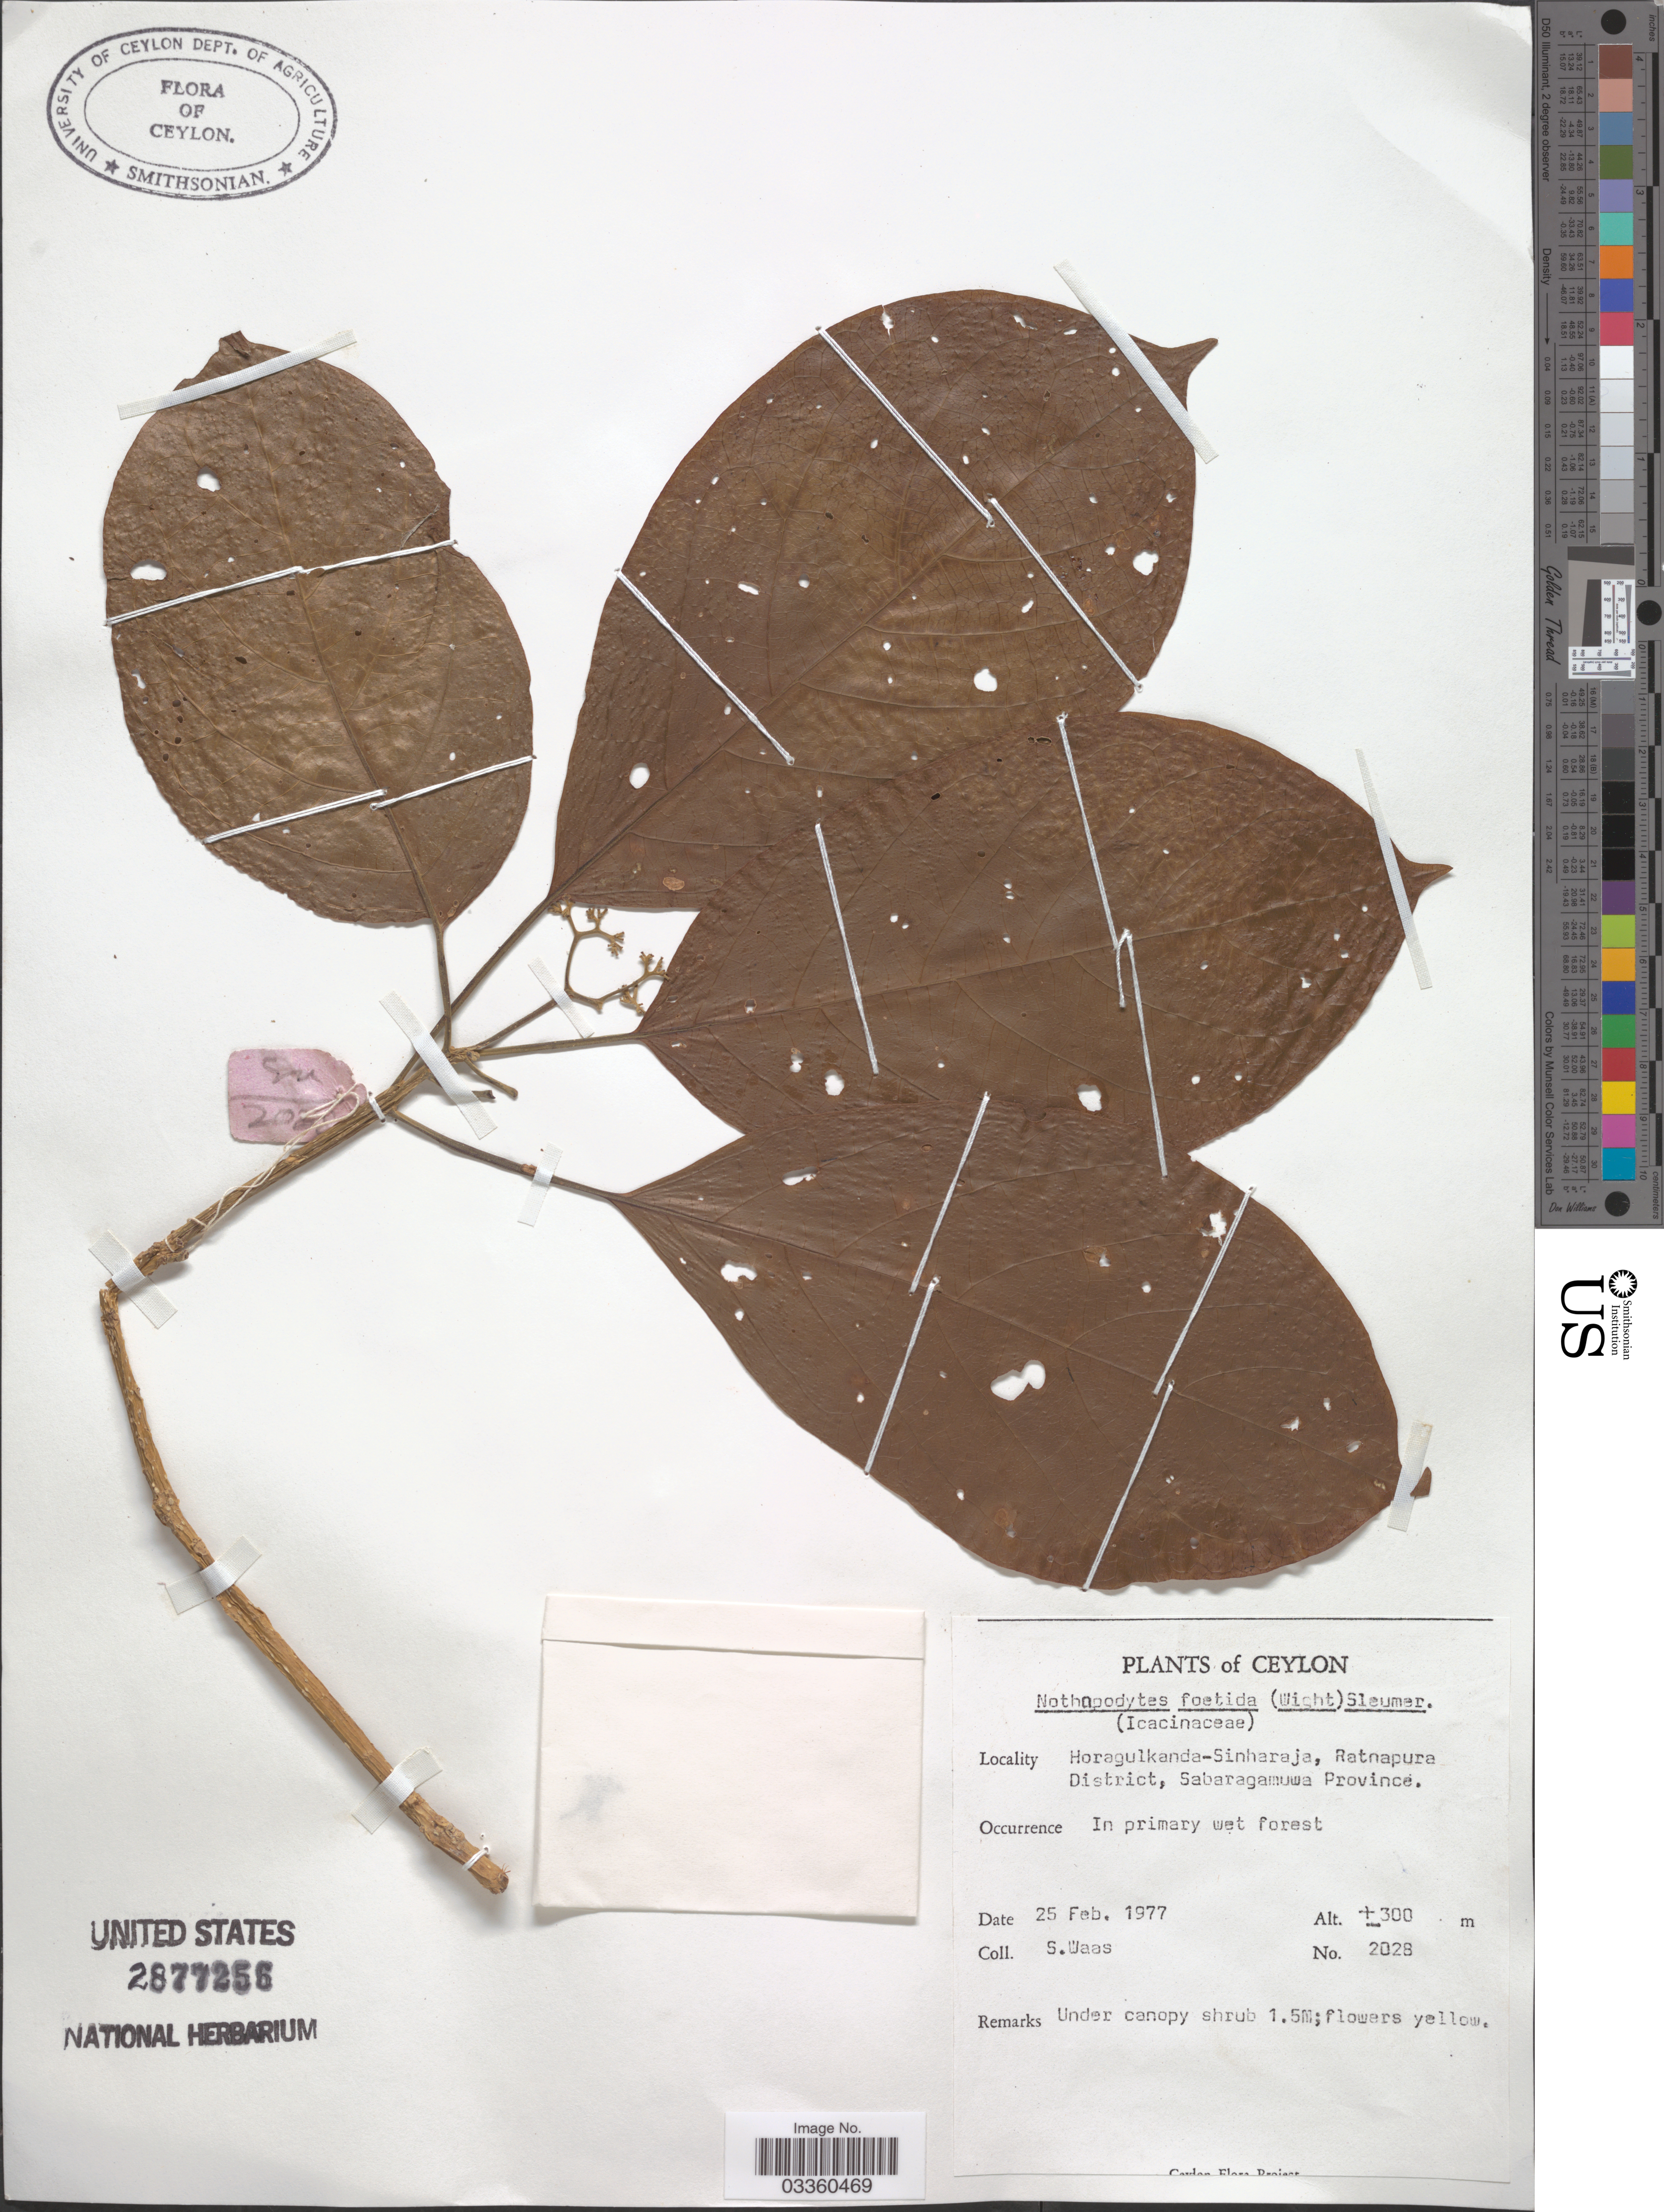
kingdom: Plantae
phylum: Tracheophyta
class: Magnoliopsida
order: Icacinales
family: Icacinaceae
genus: Nothapodytes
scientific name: Nothapodytes foetida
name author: (Wight) Sleumer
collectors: S. Waas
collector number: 2028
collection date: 1977-02-25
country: Sri Lanka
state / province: Sabaragamuwa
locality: Ceylon. Horagulkanda-Sinharaja, Ratnapura District.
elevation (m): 300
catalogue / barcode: US 2877256